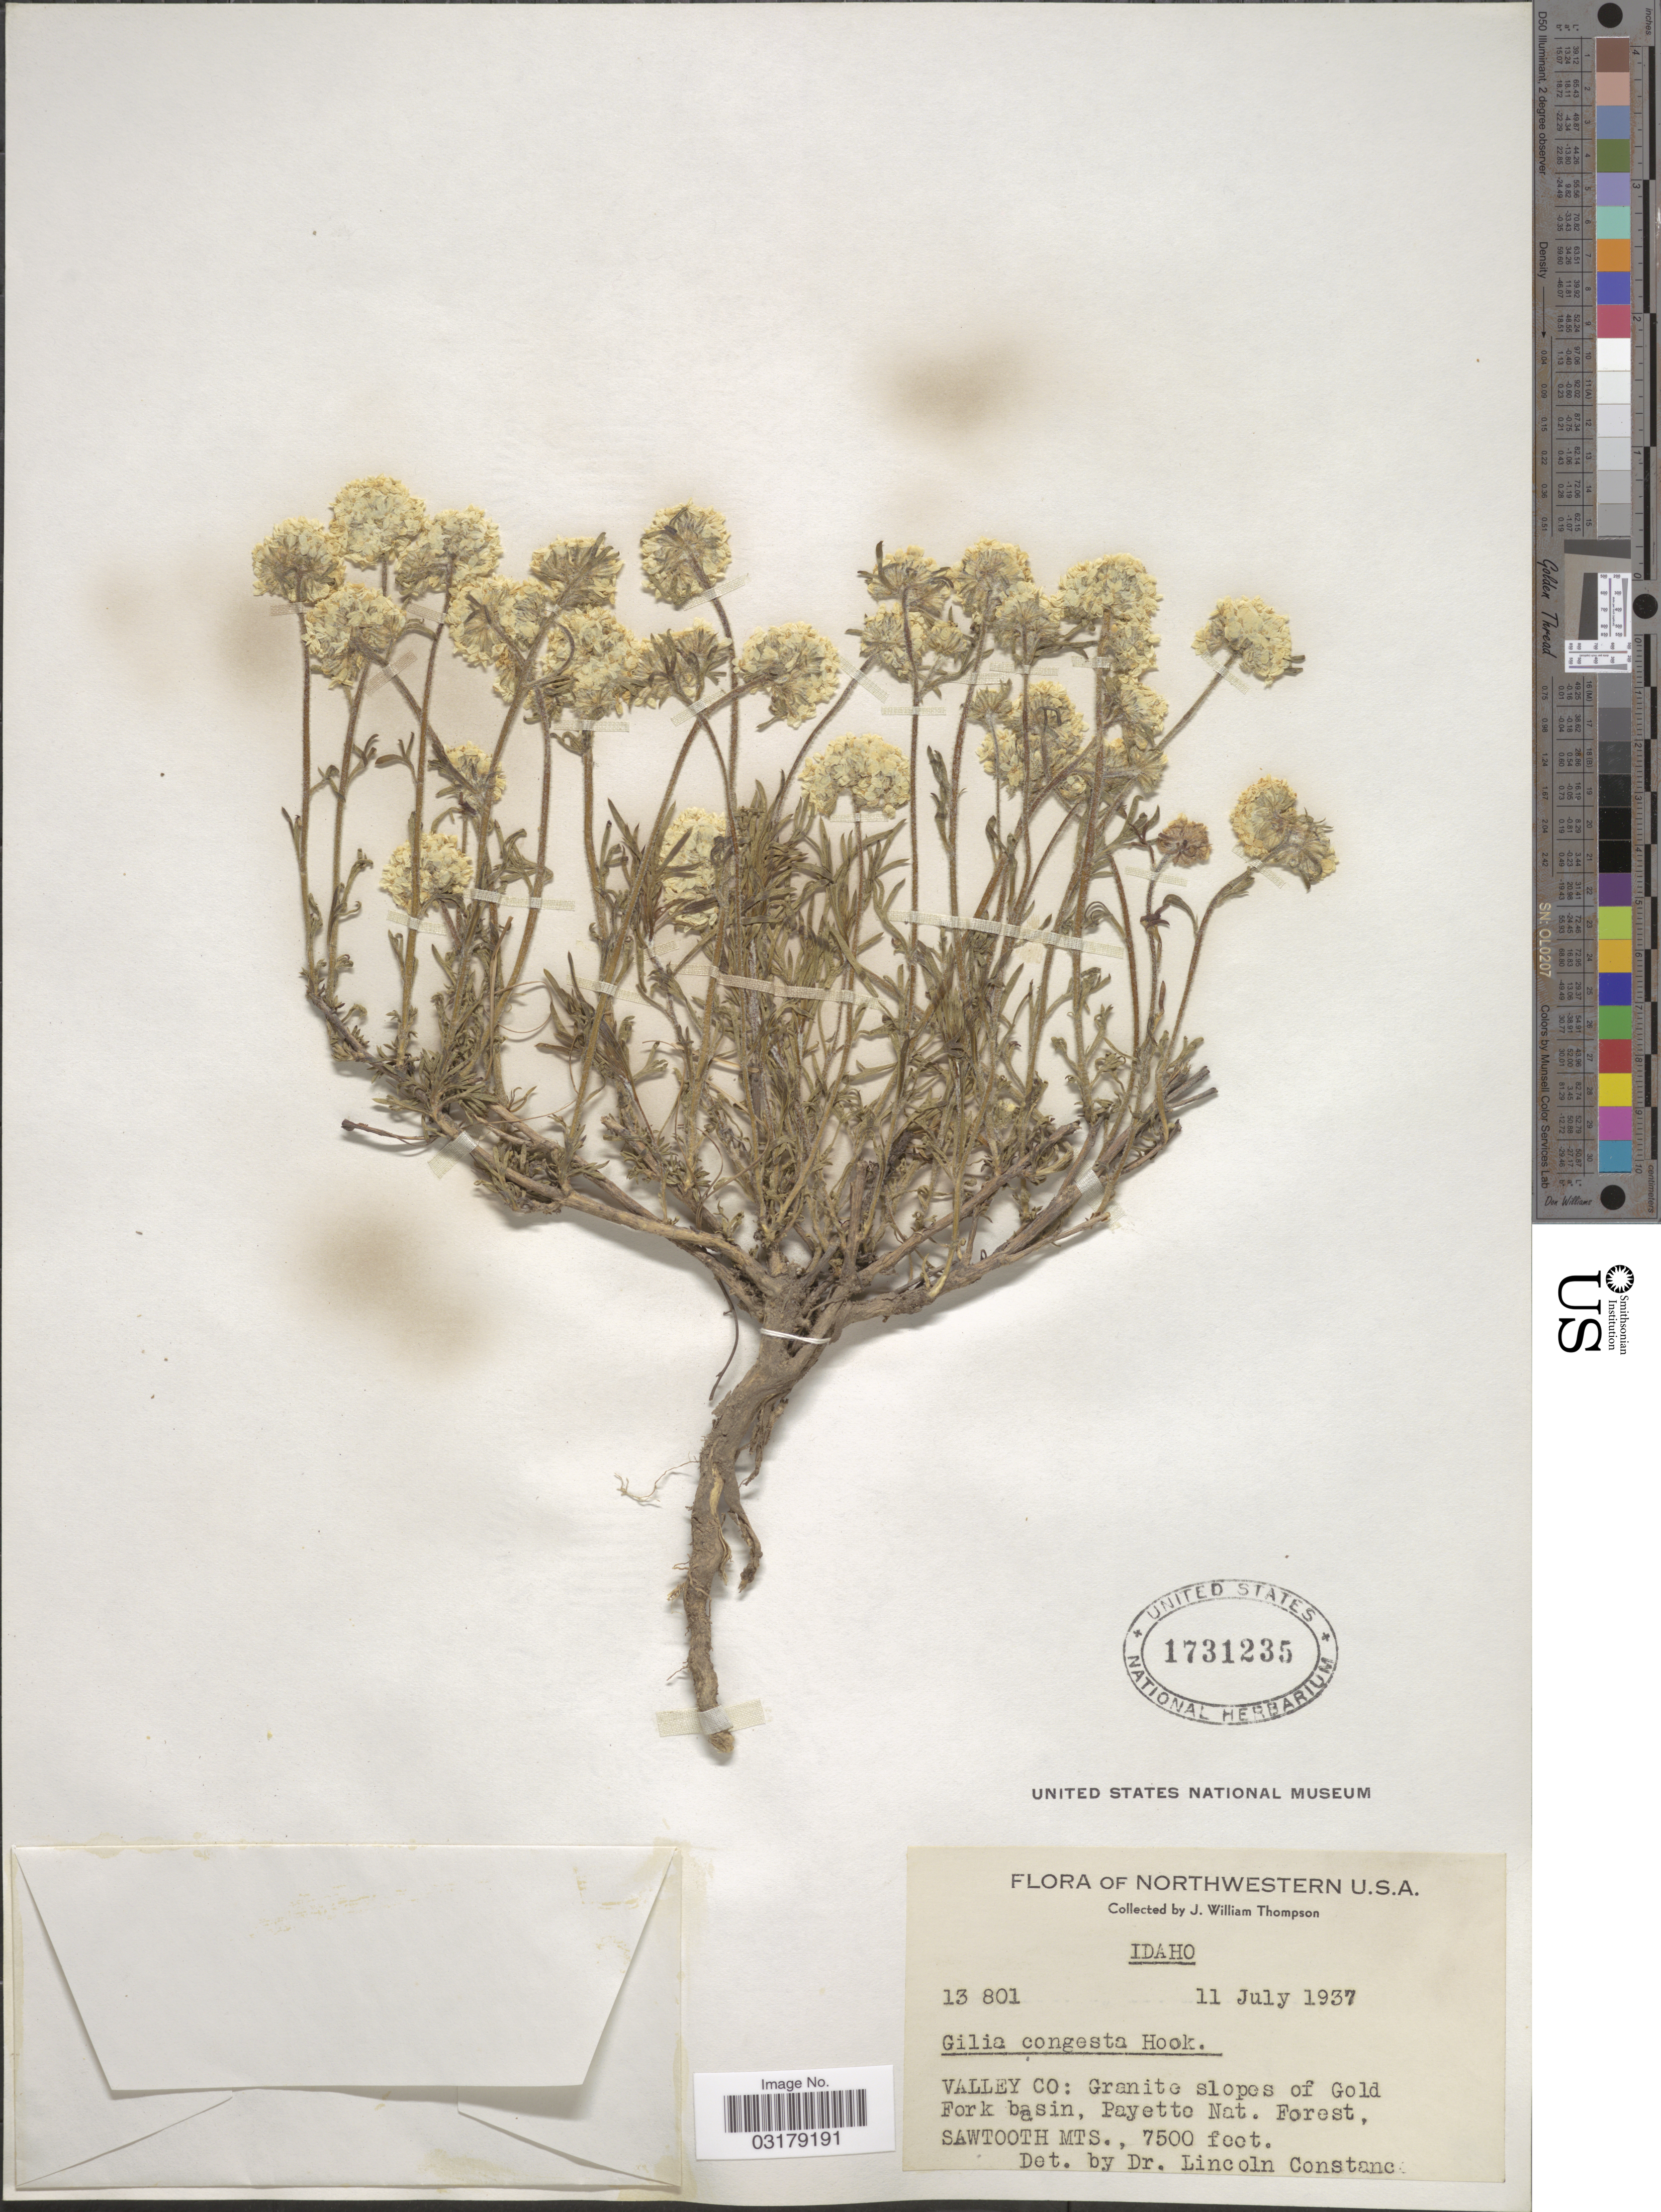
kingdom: Plantae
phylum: Tracheophyta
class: Magnoliopsida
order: Ericales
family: Polemoniaceae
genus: Ipomopsis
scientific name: Ipomopsis congesta subsp. viridis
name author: (Cronquist) A. Day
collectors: J. W. Thompson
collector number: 13801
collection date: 1937-07-11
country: United States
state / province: Idaho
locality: Northwestern U.S.A. VALLEY CO: Granite slopes of Gold Fork basin, Payette Nat. Forest, SAWTOOTH MTS.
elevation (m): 2286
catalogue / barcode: US 1731235